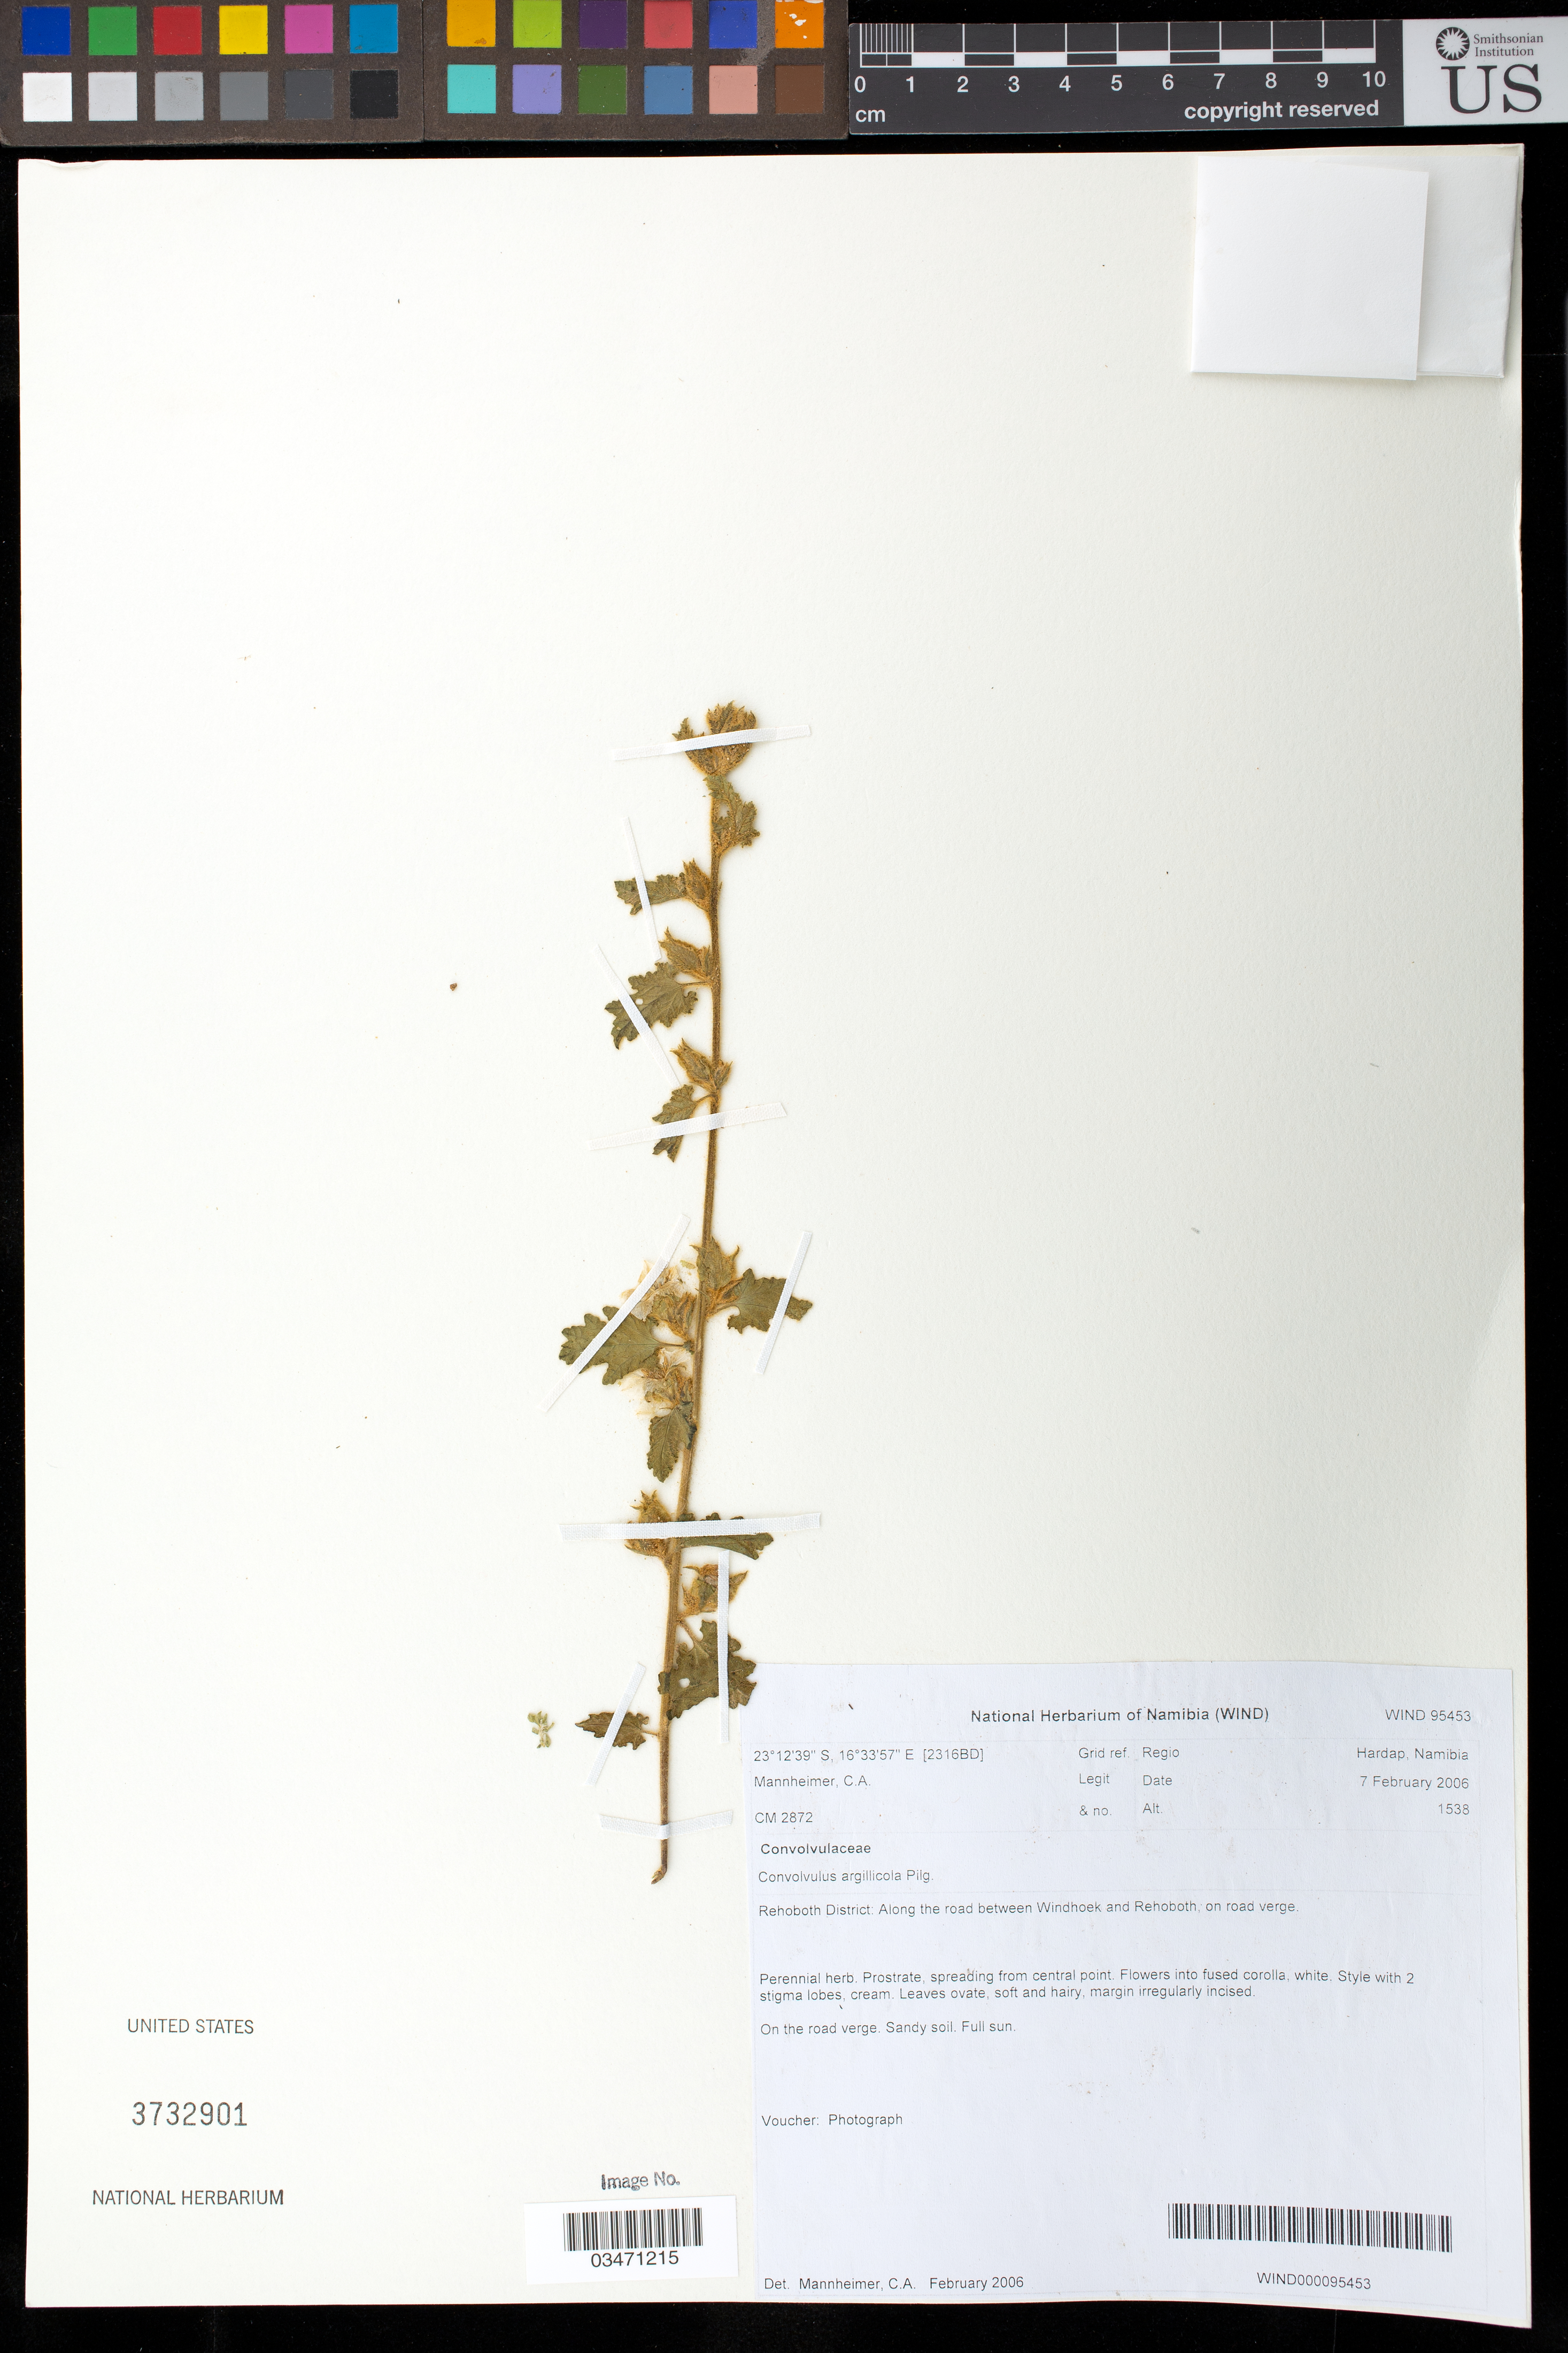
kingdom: Plantae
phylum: Tracheophyta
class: Magnoliopsida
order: Solanales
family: Convolvulaceae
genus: Convolvulus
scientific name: Convolvulus argillicola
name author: Pilg.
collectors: C. A. Mannheimer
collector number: CM2872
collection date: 2006-02-07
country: Namibia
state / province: Hardap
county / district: Rehoboth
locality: Along the road between Windhoek and Rehoboth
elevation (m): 1538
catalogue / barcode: US 3732901